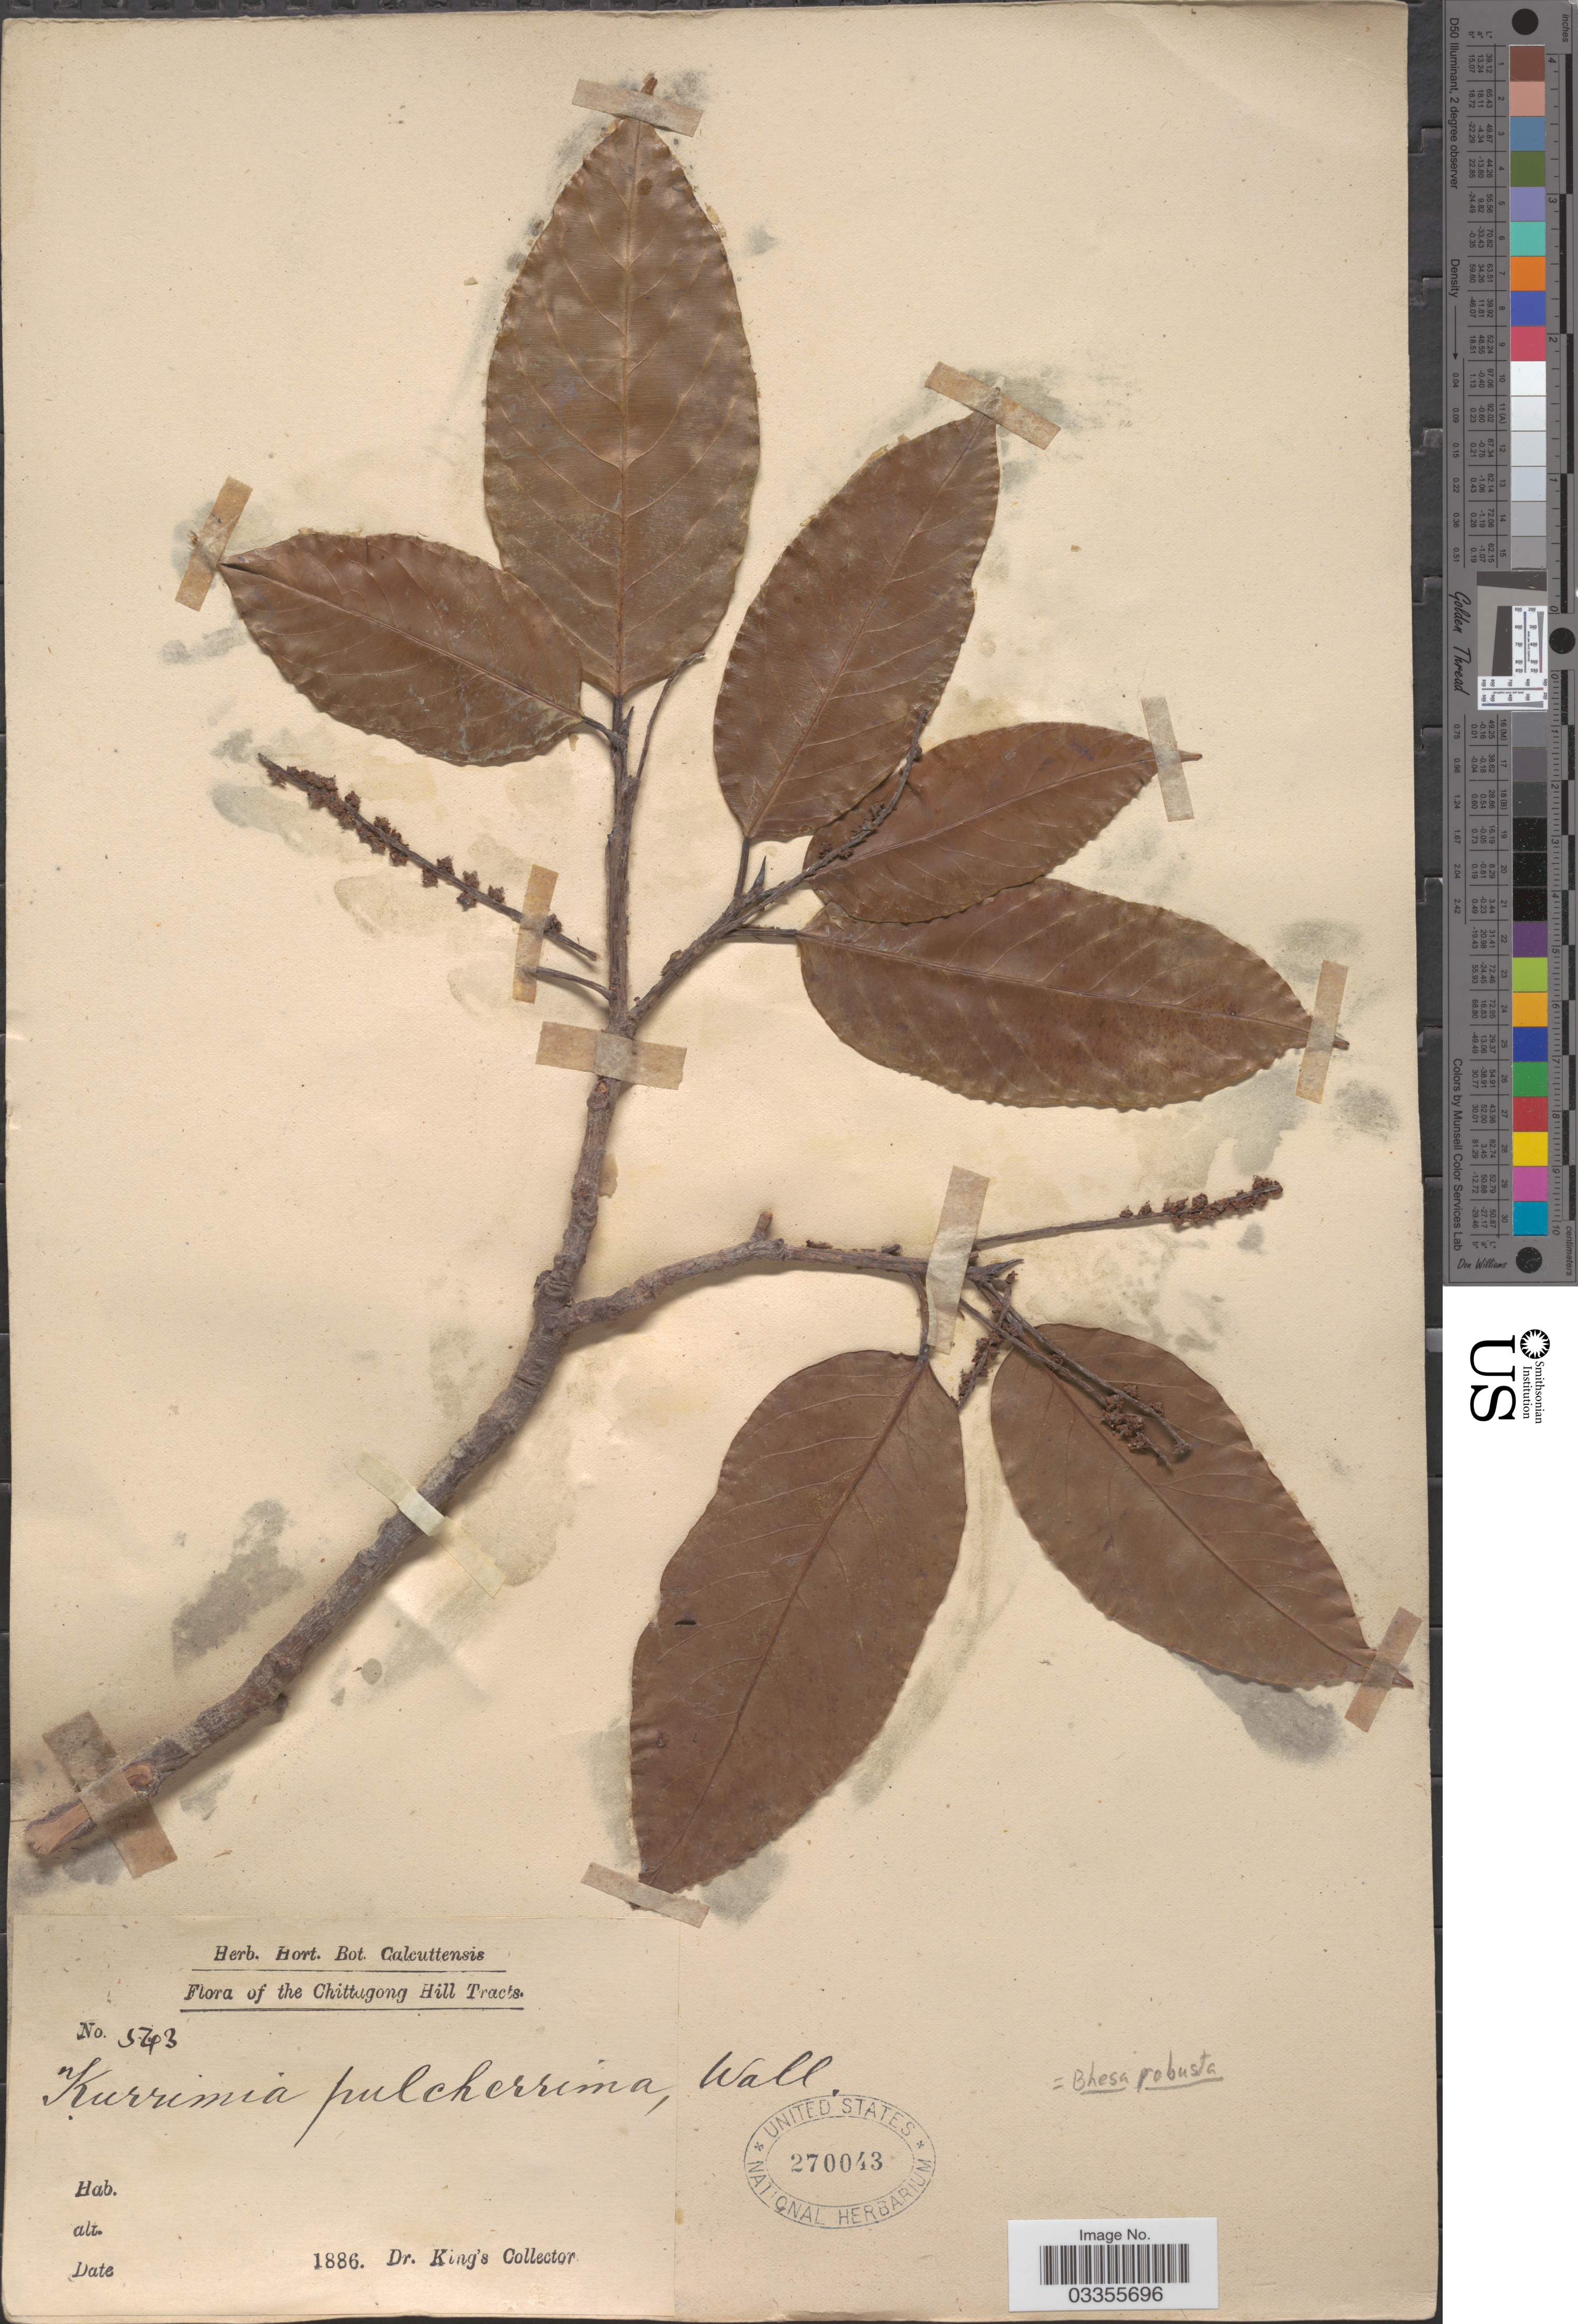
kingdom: Plantae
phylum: Tracheophyta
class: Magnoliopsida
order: Malpighiales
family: Centroplacaceae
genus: Bhesa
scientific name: Bhesa robusta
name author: (Roxb.) Ding Hou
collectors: Dr. King's collector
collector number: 543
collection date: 1886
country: Bangladesh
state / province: Chittagong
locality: Chittagong Hill Tracts.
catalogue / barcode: US 270043